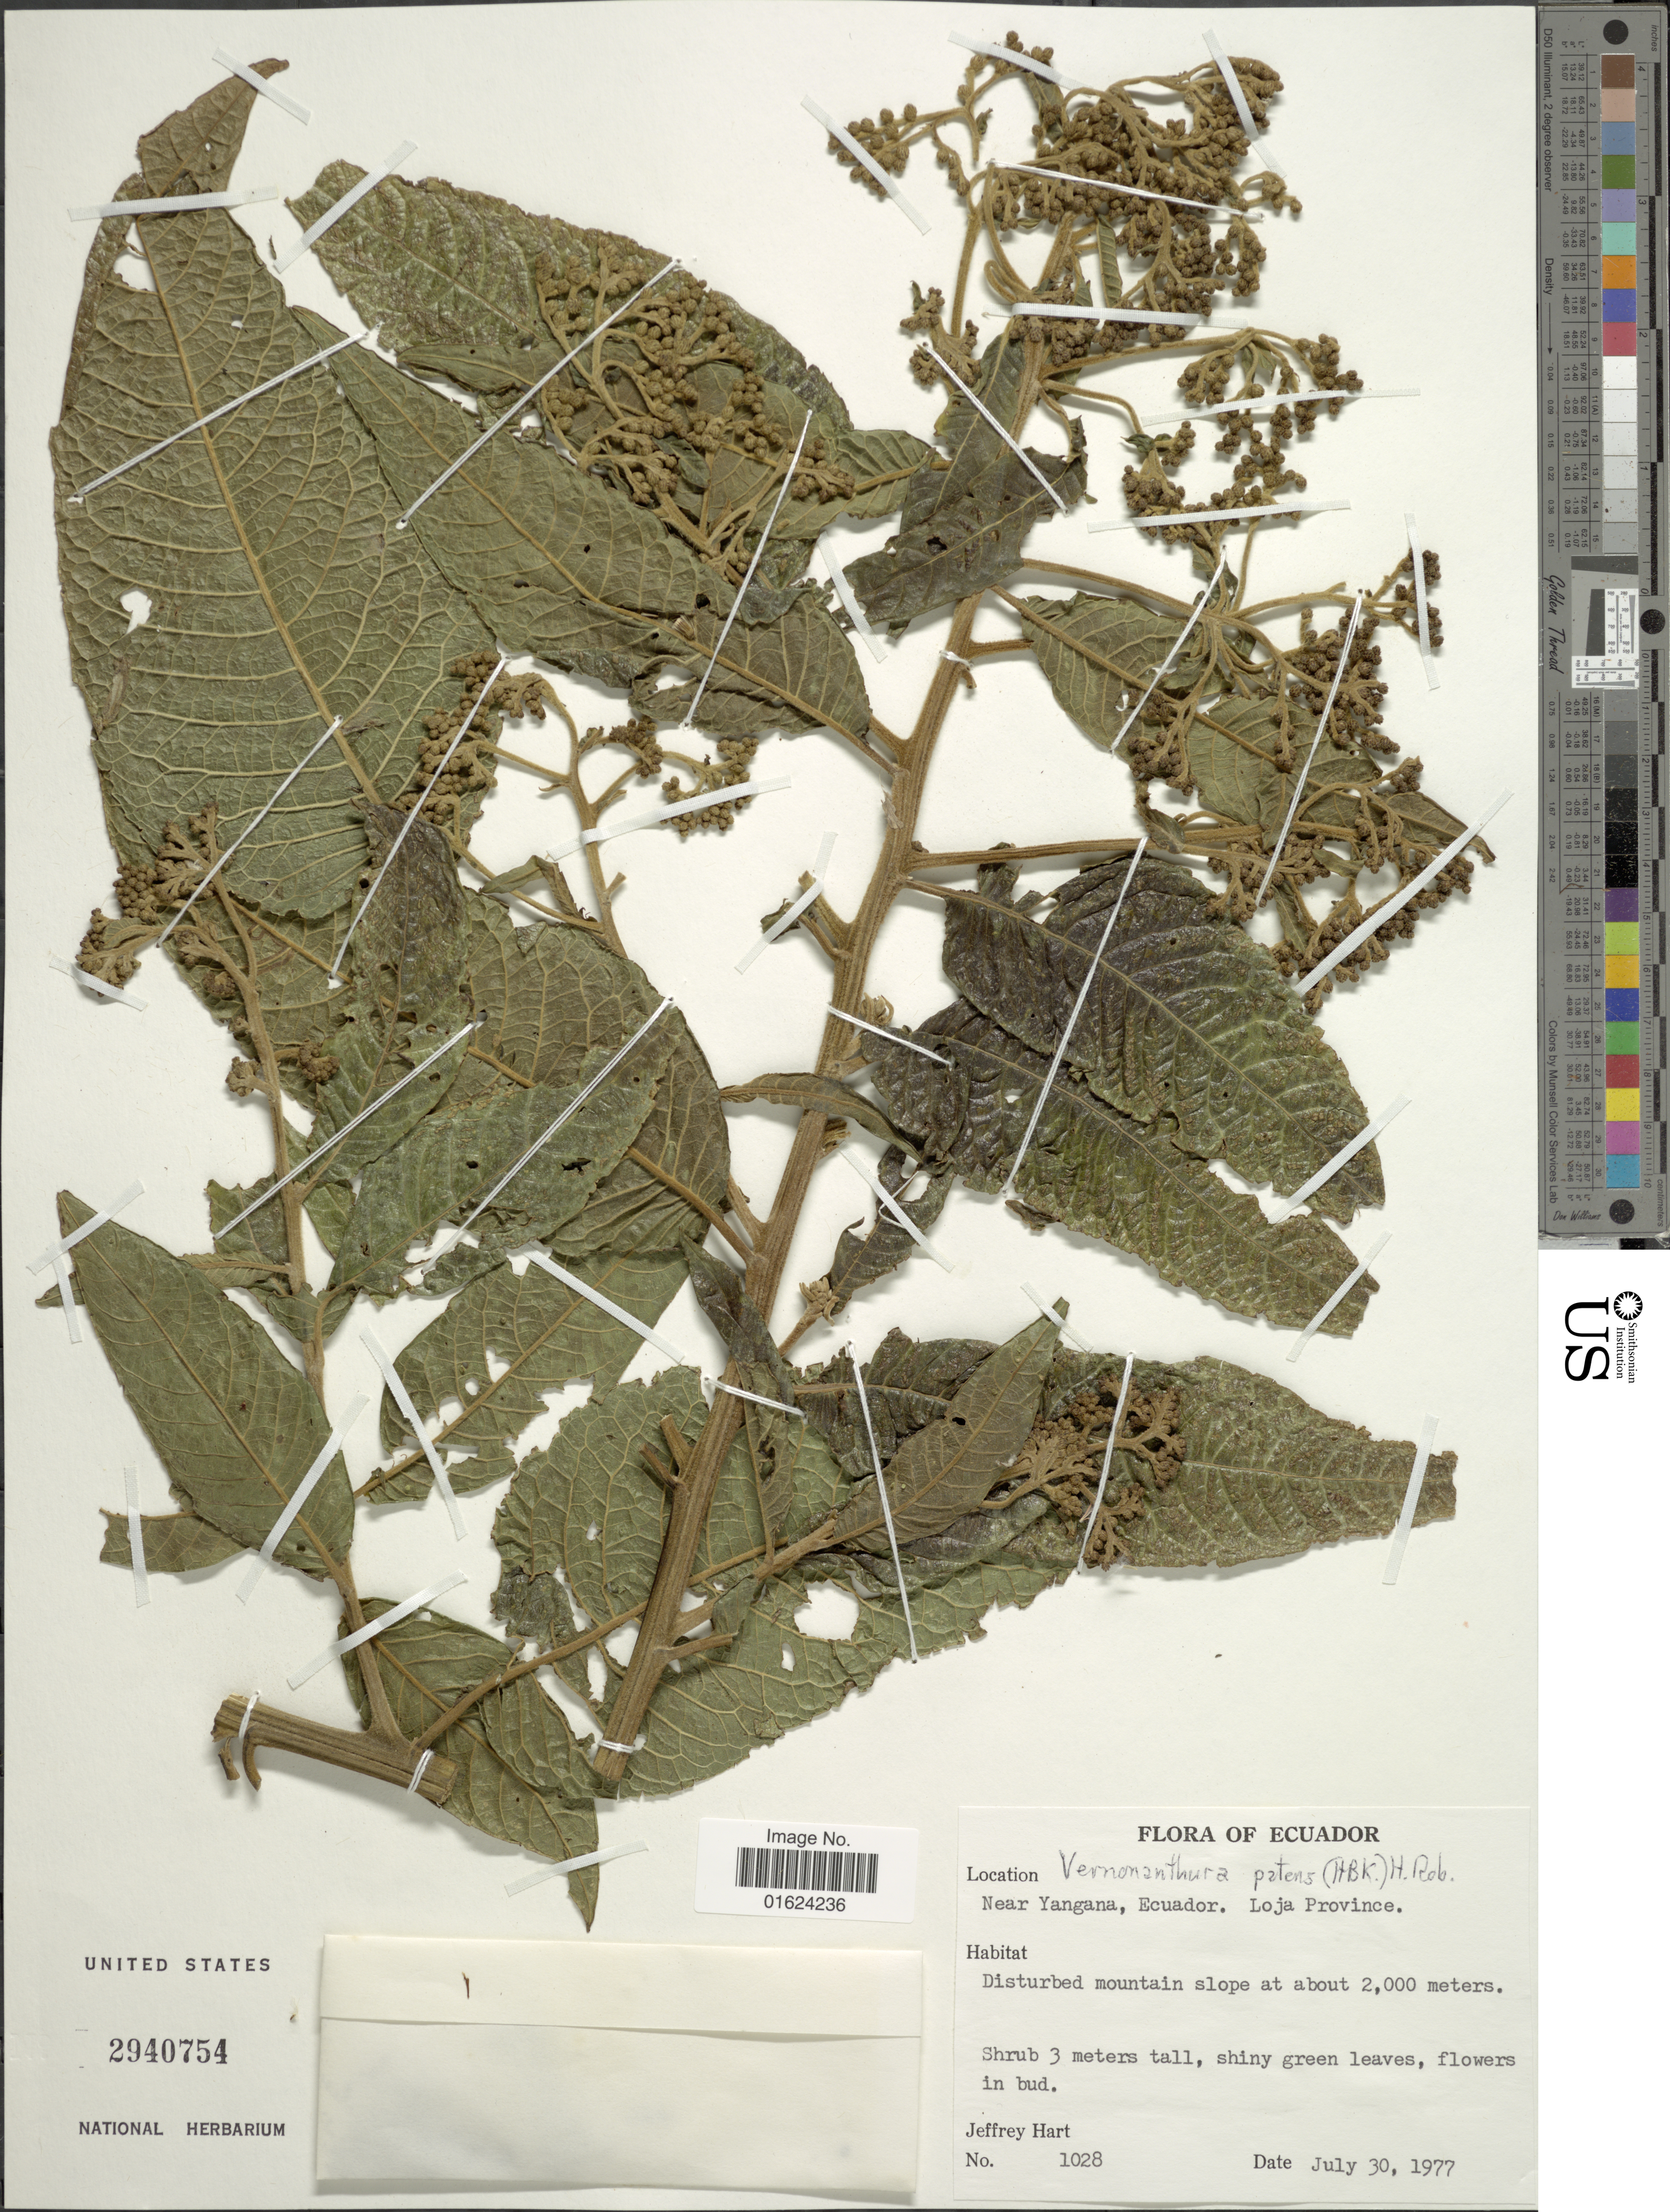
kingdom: Plantae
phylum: Tracheophyta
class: Magnoliopsida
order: Asterales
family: Asteraceae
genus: Vernonanthura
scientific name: Vernonanthura patens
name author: (Kunth) H. Rob.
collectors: J. A. Hart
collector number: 1208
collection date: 1977-07-30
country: Ecuador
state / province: Loja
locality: Near Yangana,Ecuador. Loja Province.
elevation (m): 2000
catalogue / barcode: US 2940754